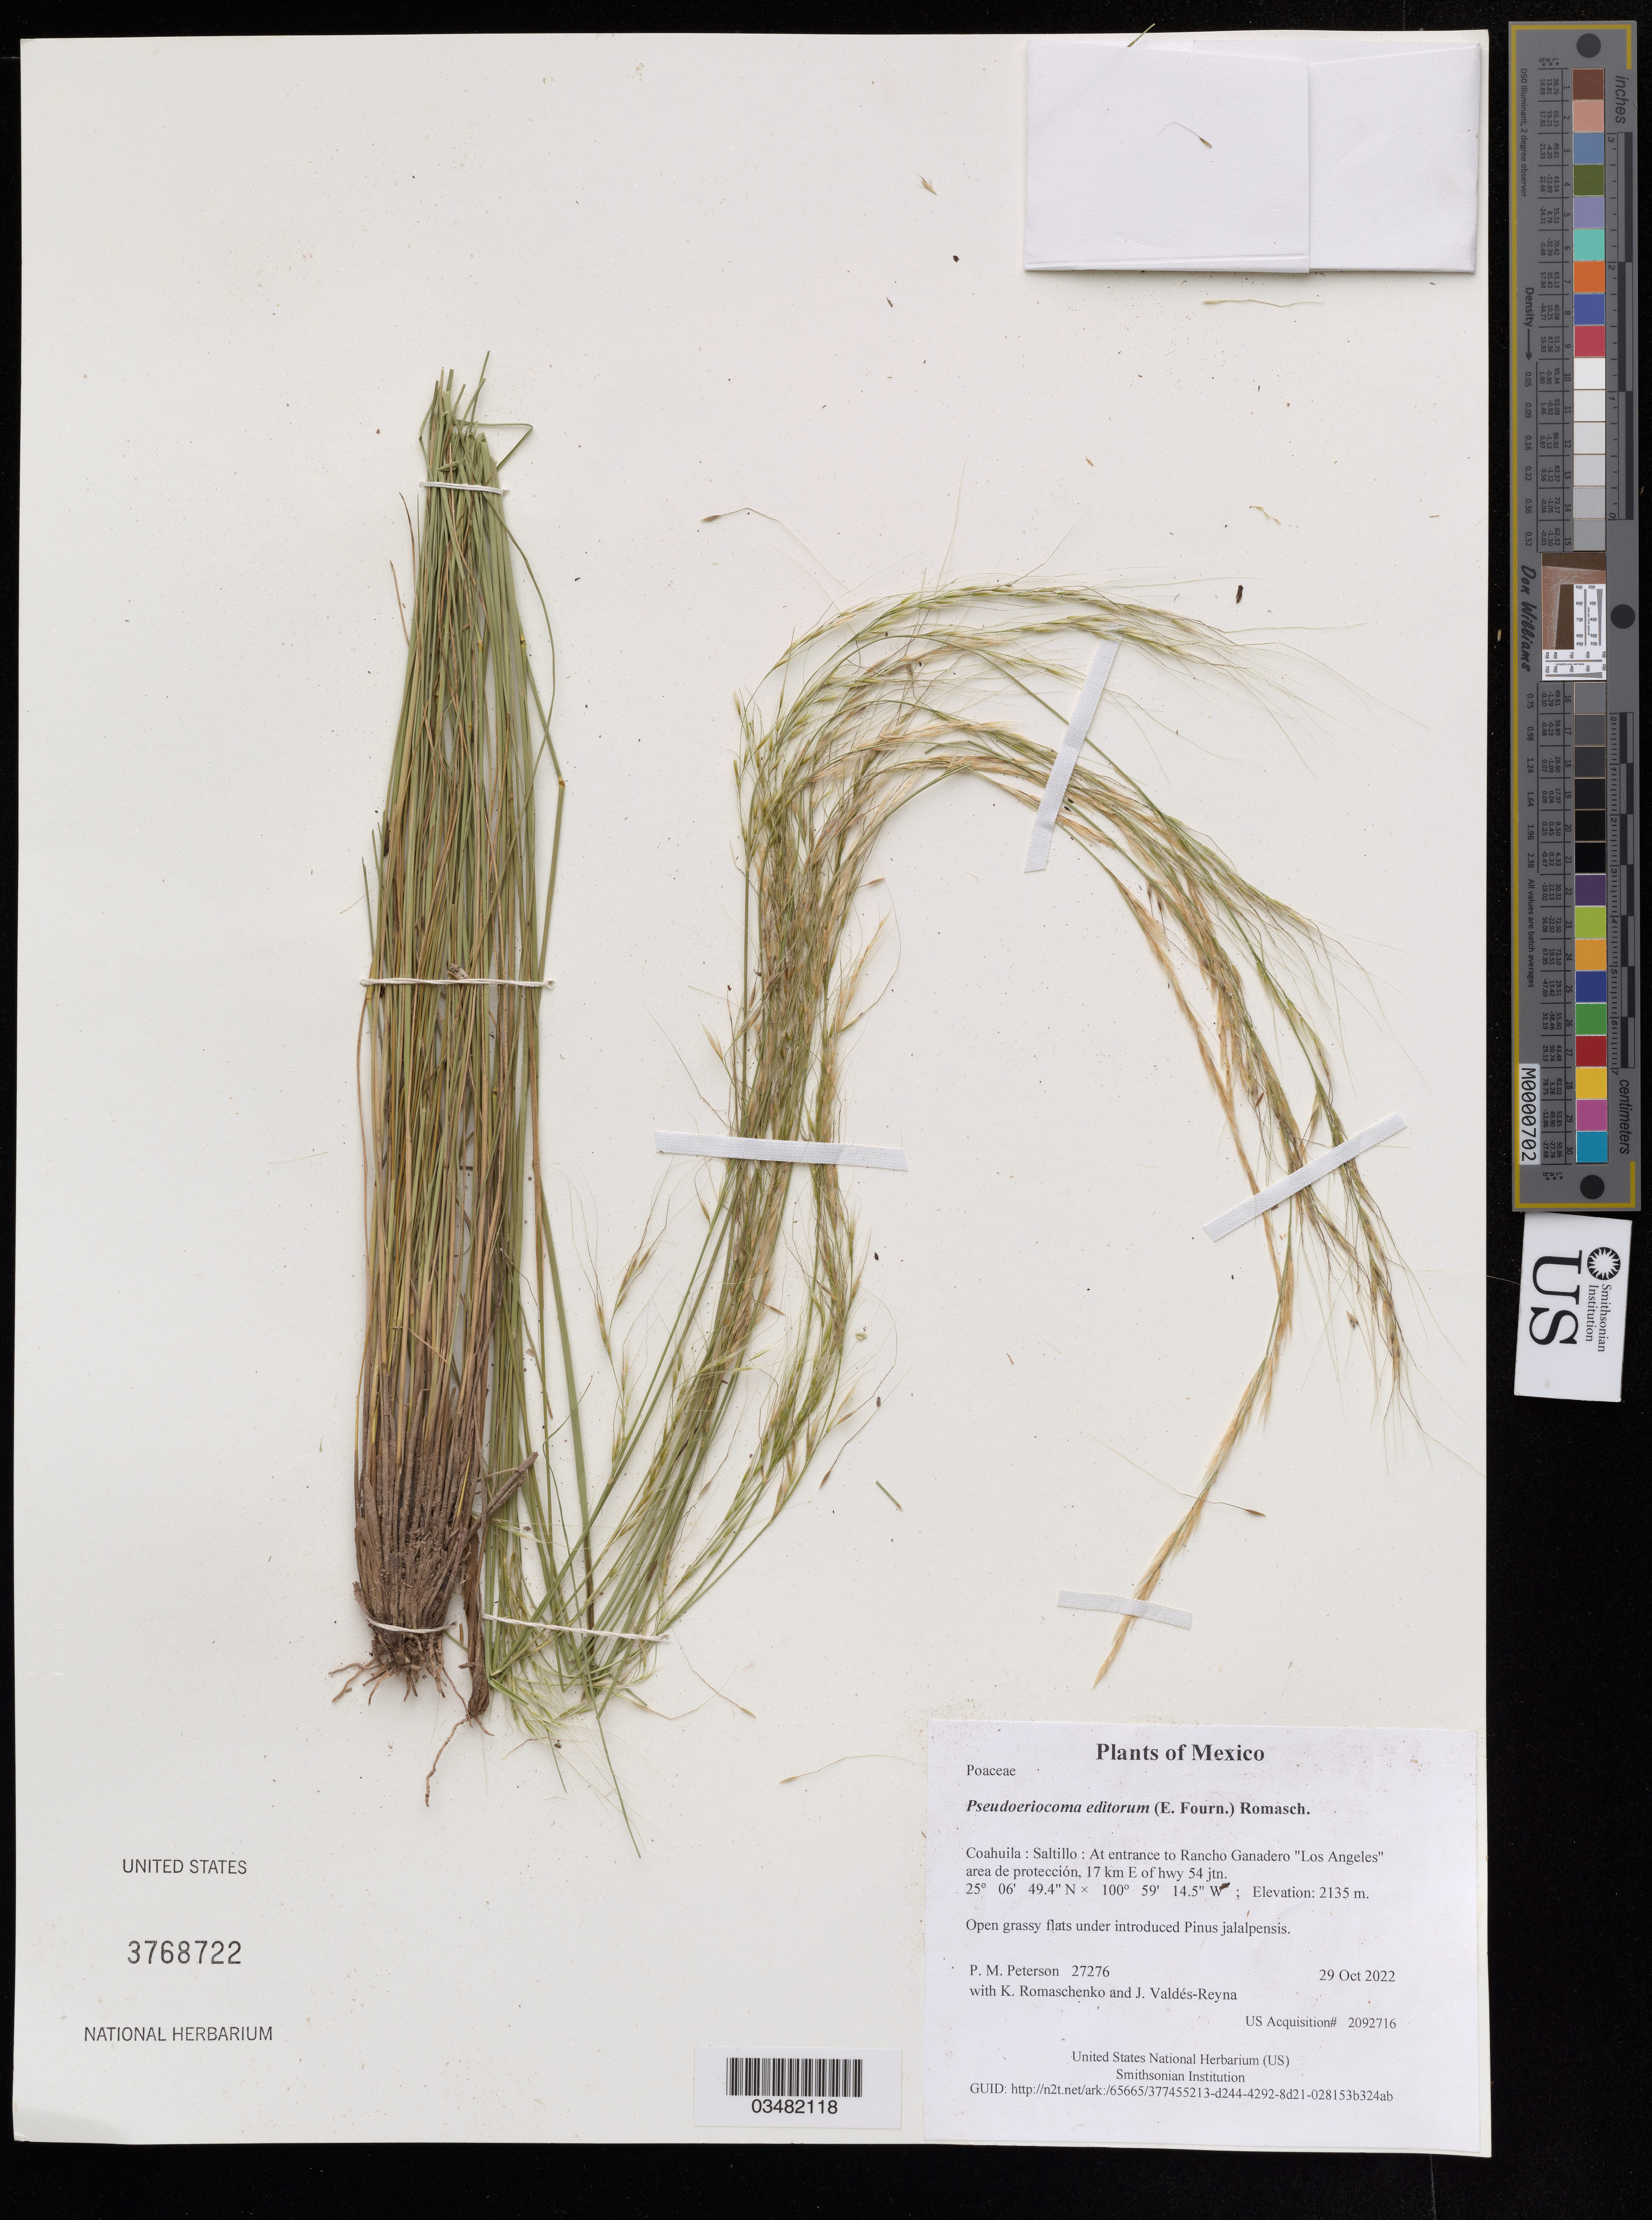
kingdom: Plantae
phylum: Tracheophyta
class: Liliopsida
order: Poales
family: Poaceae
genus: Pseudoeriocoma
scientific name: Pseudoeriocoma editorum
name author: (E. Fourn.) Romasch.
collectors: P. M. Peterson, K. Romaschenko & J. Valdés-Reyna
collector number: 27276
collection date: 2022-10-29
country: México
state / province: Coahuila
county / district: Saltillo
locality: At entrance to Rancho Ganadero "Los Angeles" area de protección, 17 km E of hwy 54 jtn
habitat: Open grassy flats under introduced Pinus jalalpensis.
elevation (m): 2135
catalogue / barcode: US 3768722